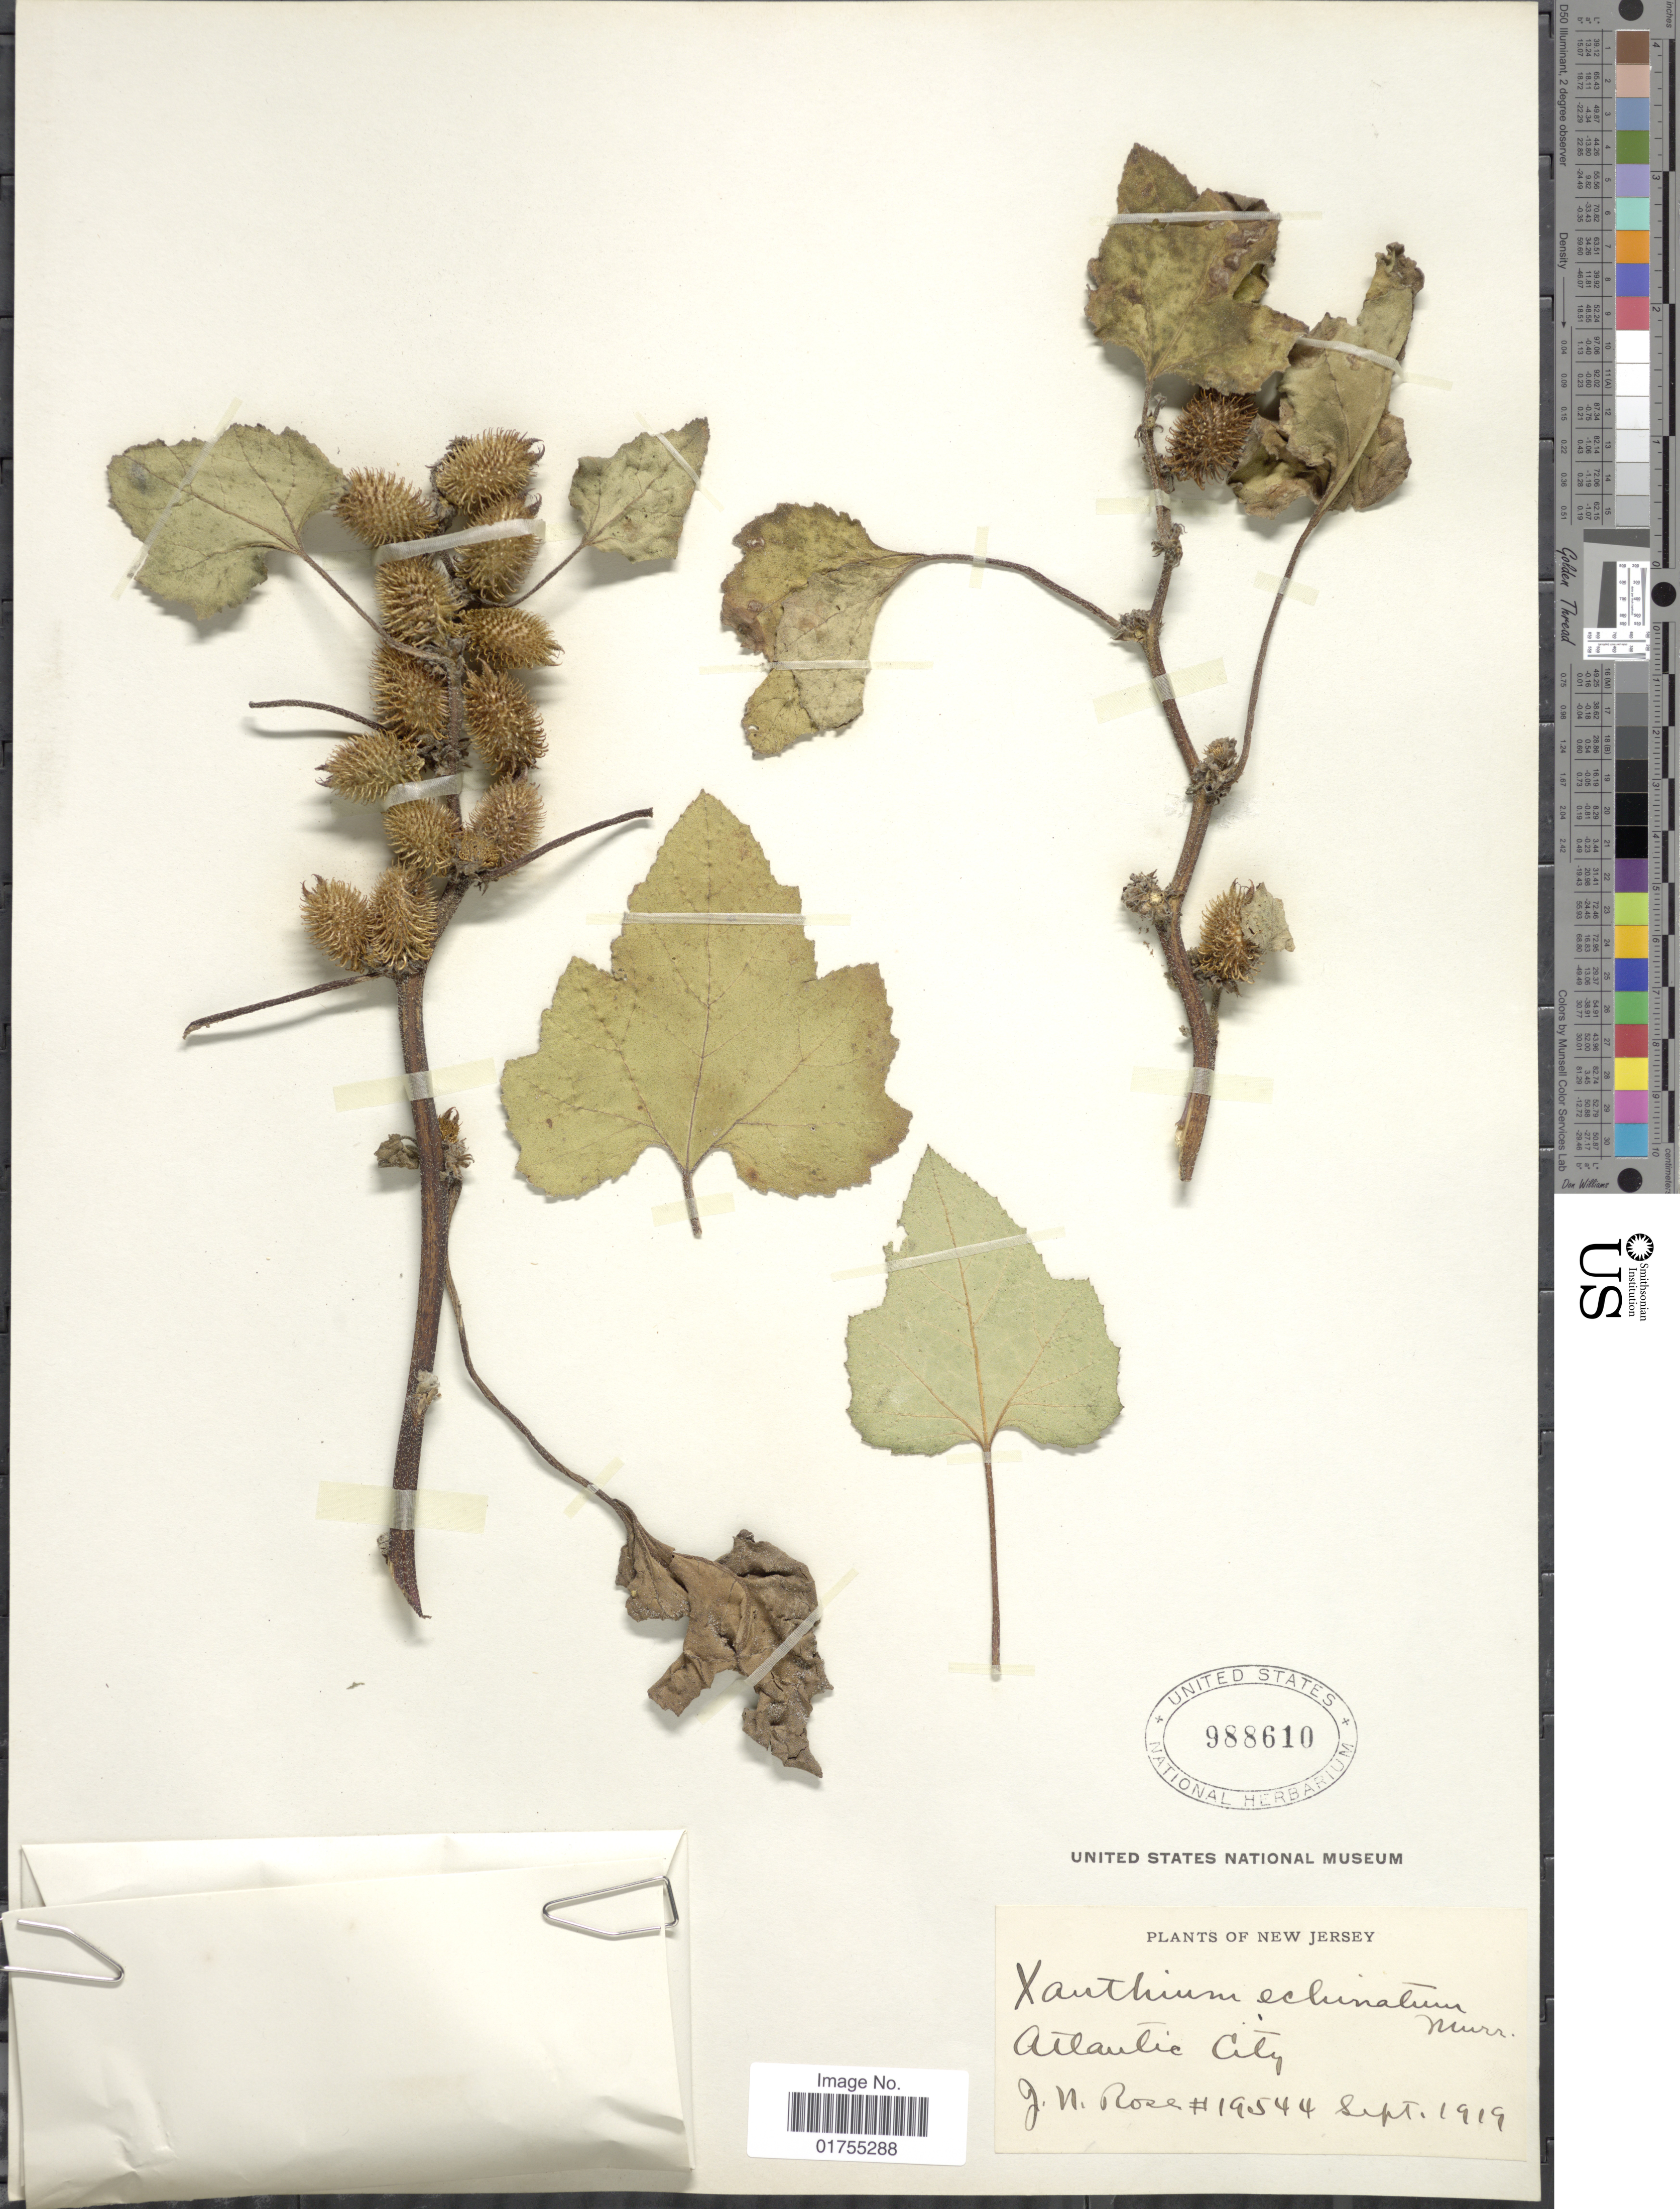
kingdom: Plantae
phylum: Tracheophyta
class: Magnoliopsida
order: Asterales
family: Asteraceae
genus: Xanthium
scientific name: Xanthium strumarium var. canadense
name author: (Mill.) Torr. & A. Gray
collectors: J. N. Rose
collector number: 19544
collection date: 1919-09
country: United States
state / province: New Jersey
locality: Atlantic City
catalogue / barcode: US 988610